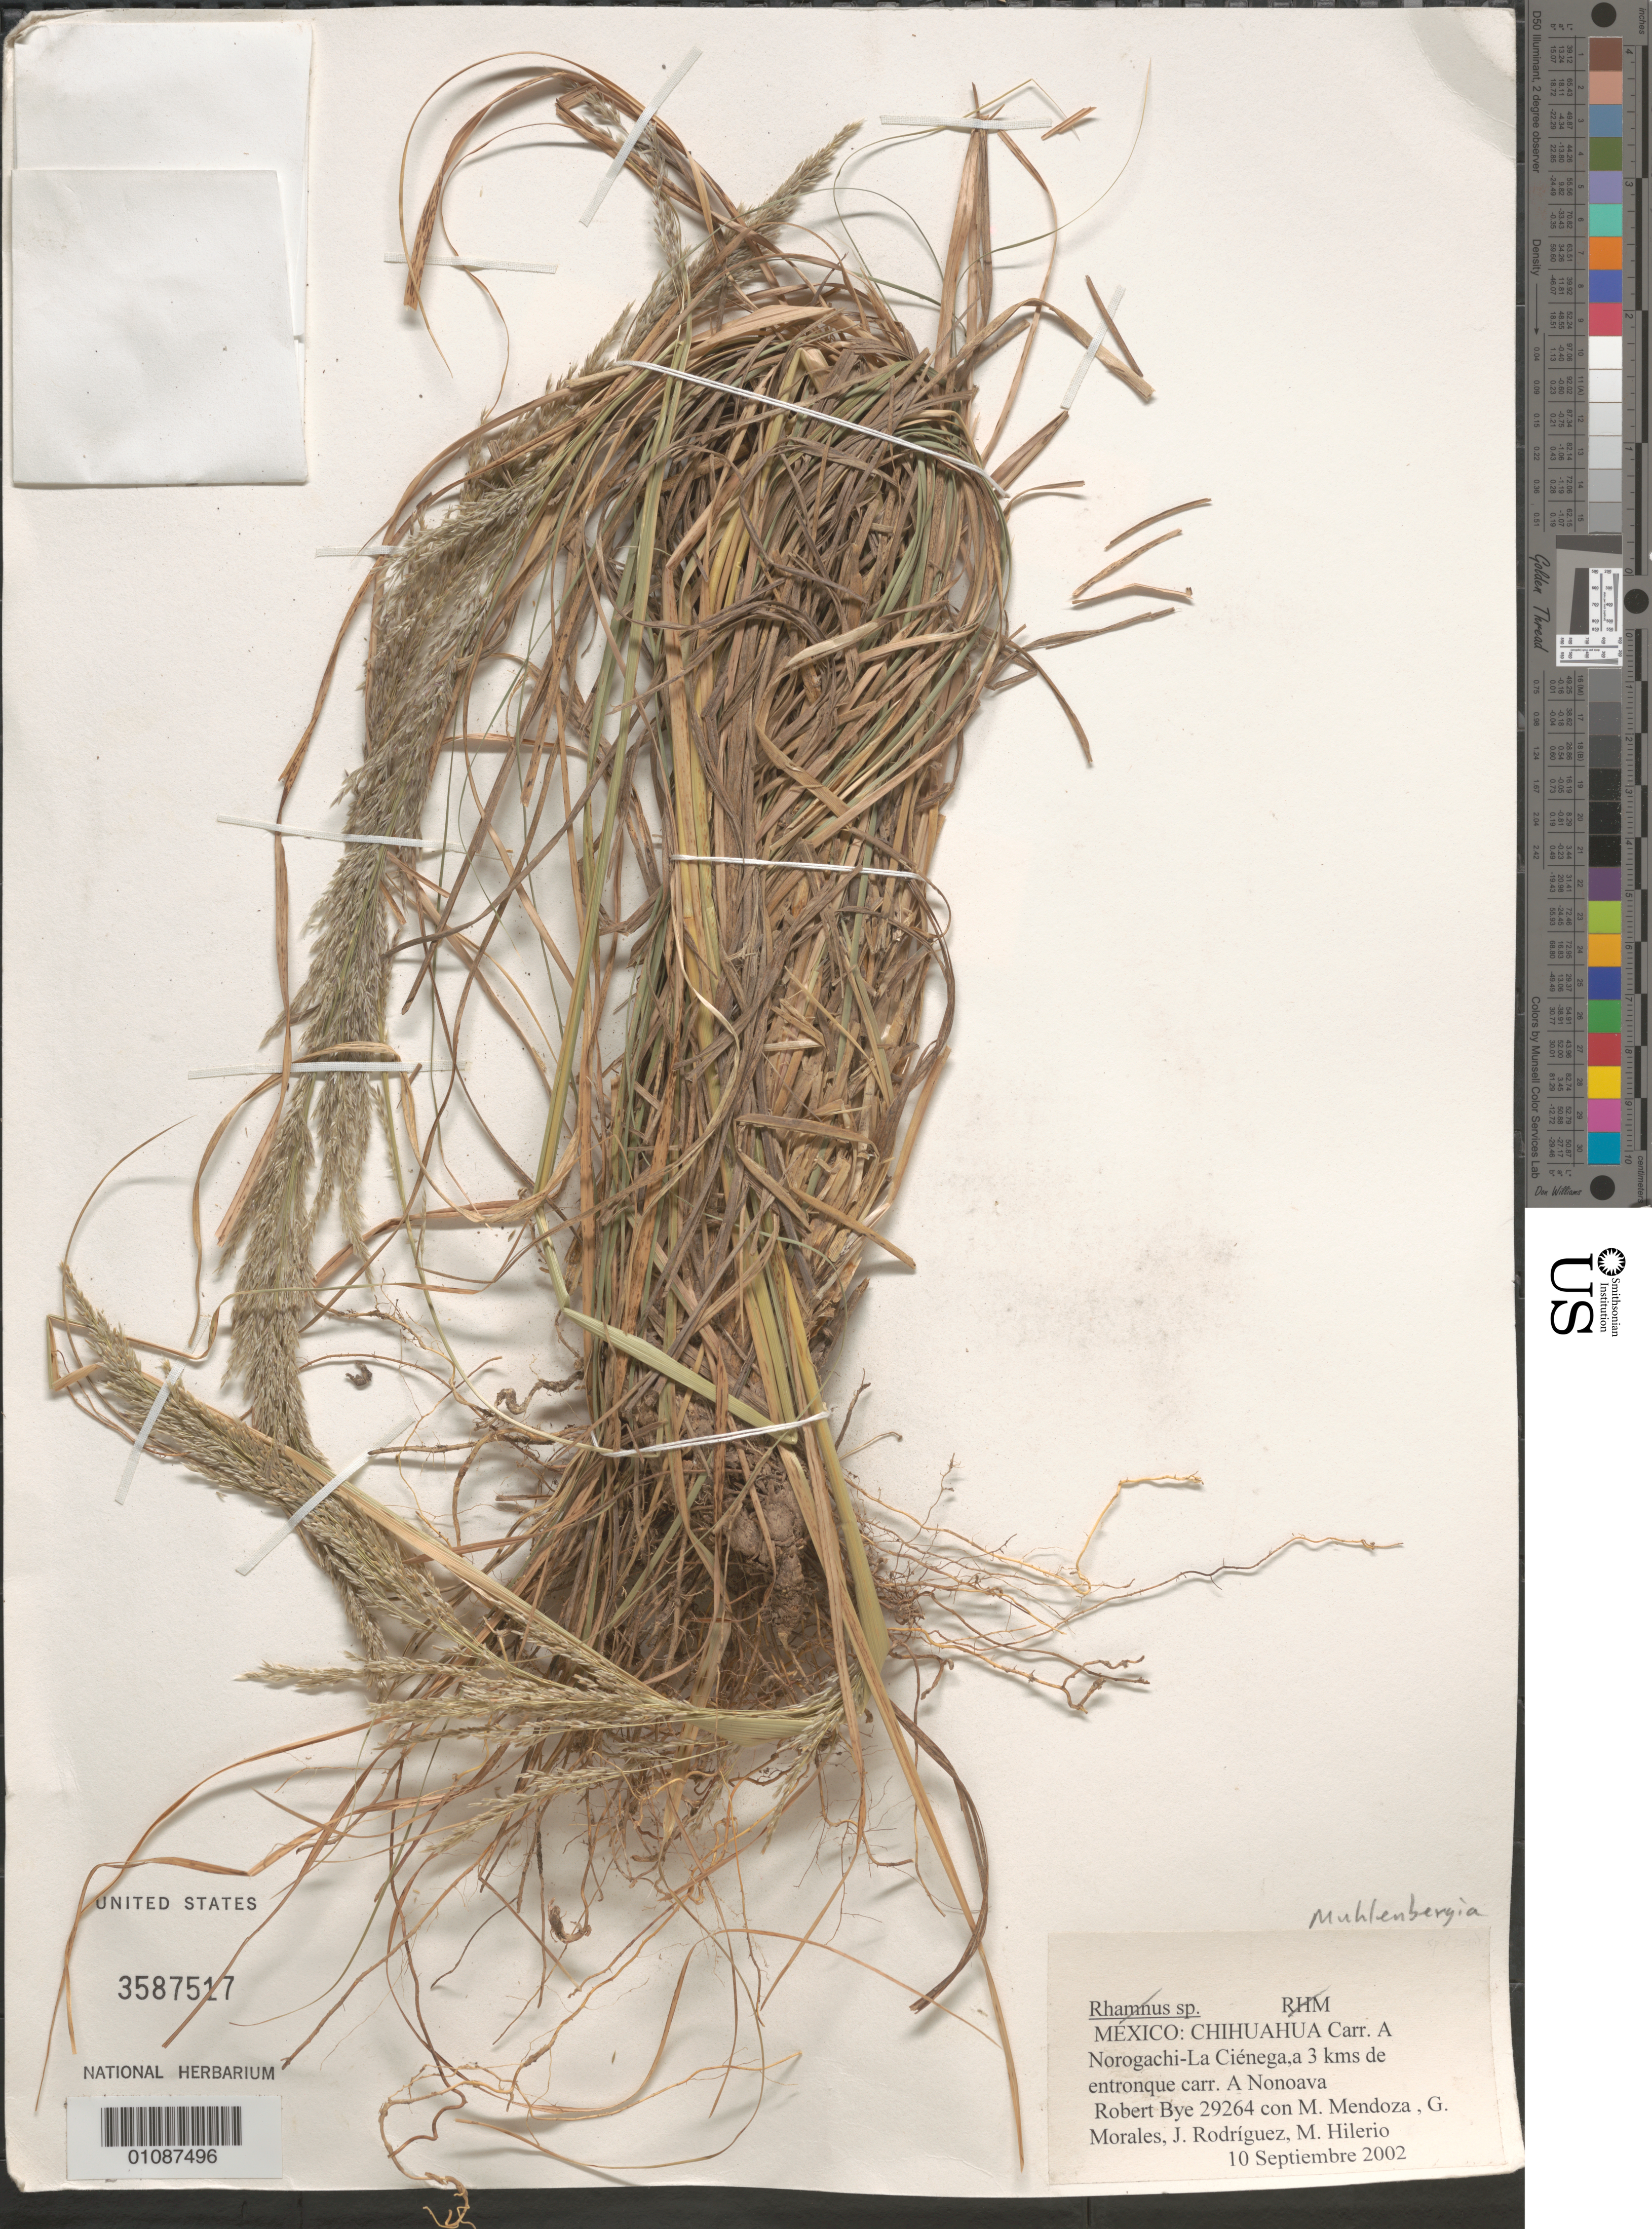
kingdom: Plantae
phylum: Tracheophyta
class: Liliopsida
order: Poales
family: Poaceae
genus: Muhlenbergia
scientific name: Muhlenbergia sp.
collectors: R. A. Bye, M. Mendoza Garcia, G. Morales, J. Rodríguez & M. Hilerio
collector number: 29264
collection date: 2002-09-10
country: Mexico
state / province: Chihuahua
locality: Carr. a Norogachi-La Cienega, a 3 kms de entronque carr. a Nonoava.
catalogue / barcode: US 3587517